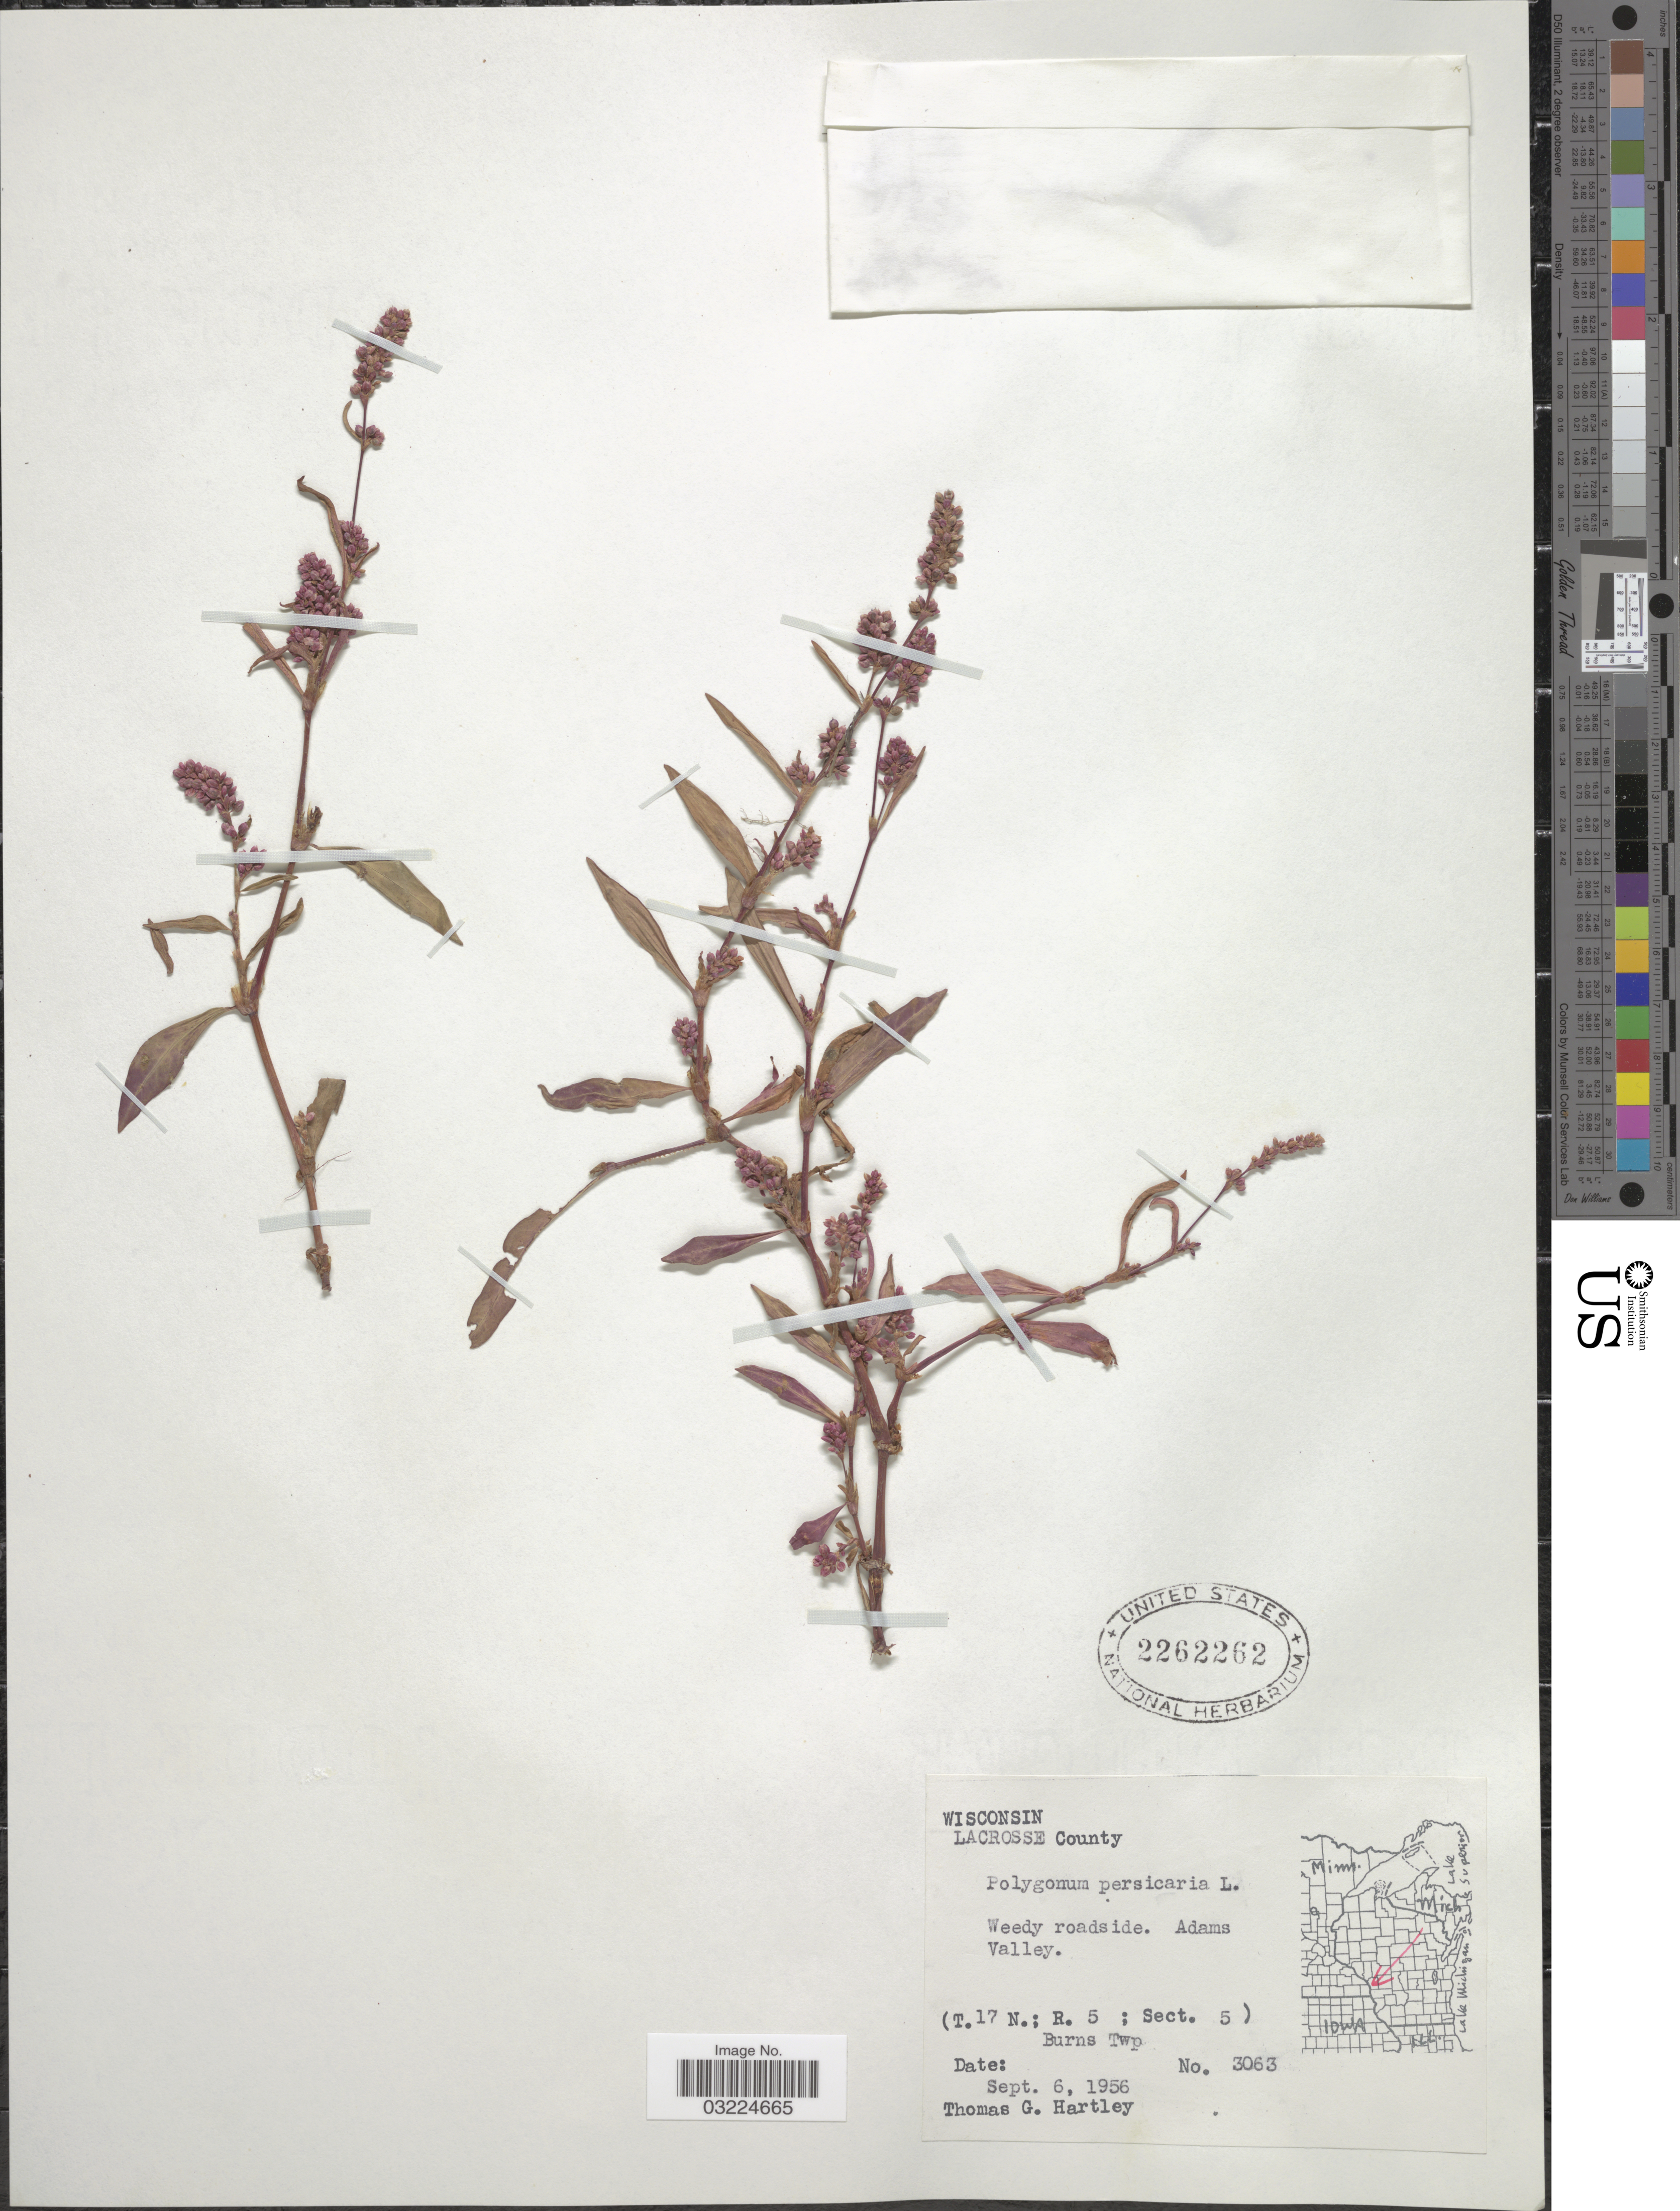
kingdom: Plantae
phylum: Tracheophyta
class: Magnoliopsida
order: Caryophyllales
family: Polygonaceae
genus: Persicaria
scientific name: Persicaria maculosa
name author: S.F. Gray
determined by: Atha, D. E.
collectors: T. G. Hartley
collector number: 3063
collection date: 1956-09-06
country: United States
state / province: Wisconsin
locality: LaCrosse County. Adams Valley. (T.17N.; R.5; Sect.5). Burns Twp.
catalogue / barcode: US 2262262